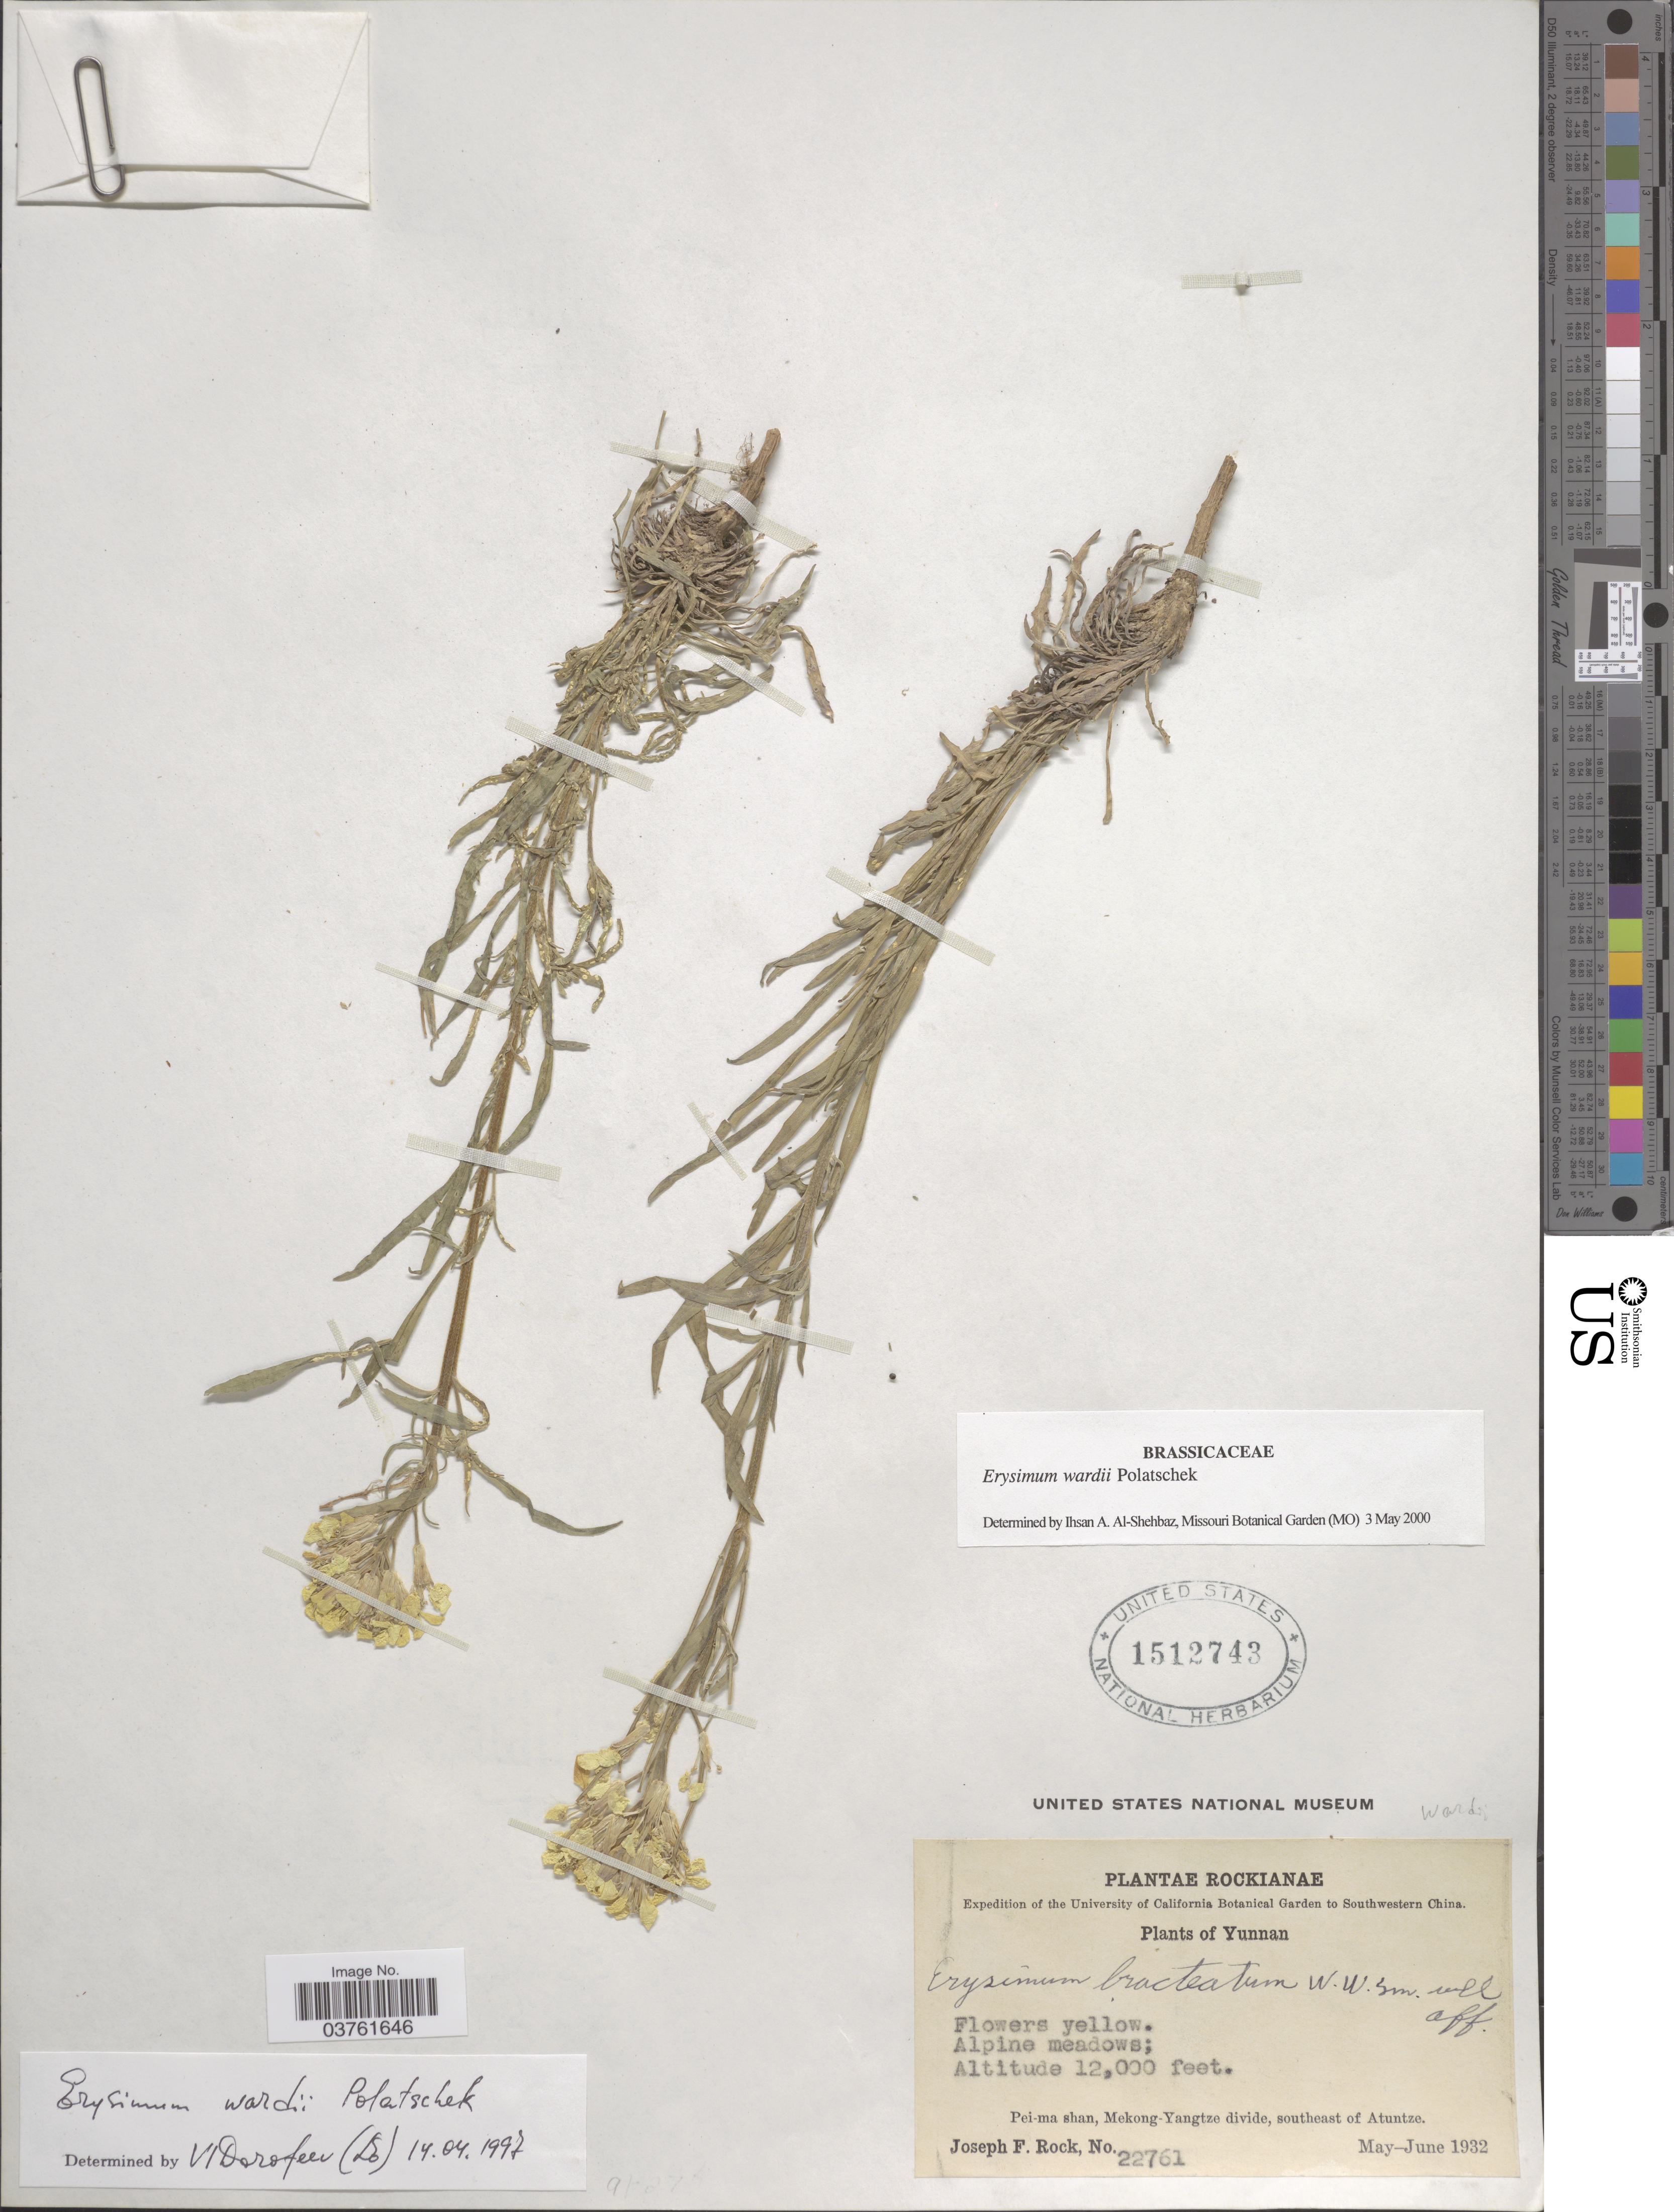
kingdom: Plantae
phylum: Tracheophyta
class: Magnoliopsida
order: Brassicales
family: Brassicaceae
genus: Erysimum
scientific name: Erysimum wardii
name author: Polatschek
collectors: J. F. Rock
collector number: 22761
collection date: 1932-05/1932-06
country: China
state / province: Yunnan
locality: Southwestern China. Pei-man shan, Mekong-Yangtze divide, southeast of Atuntze.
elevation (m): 3658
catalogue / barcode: US 1512743